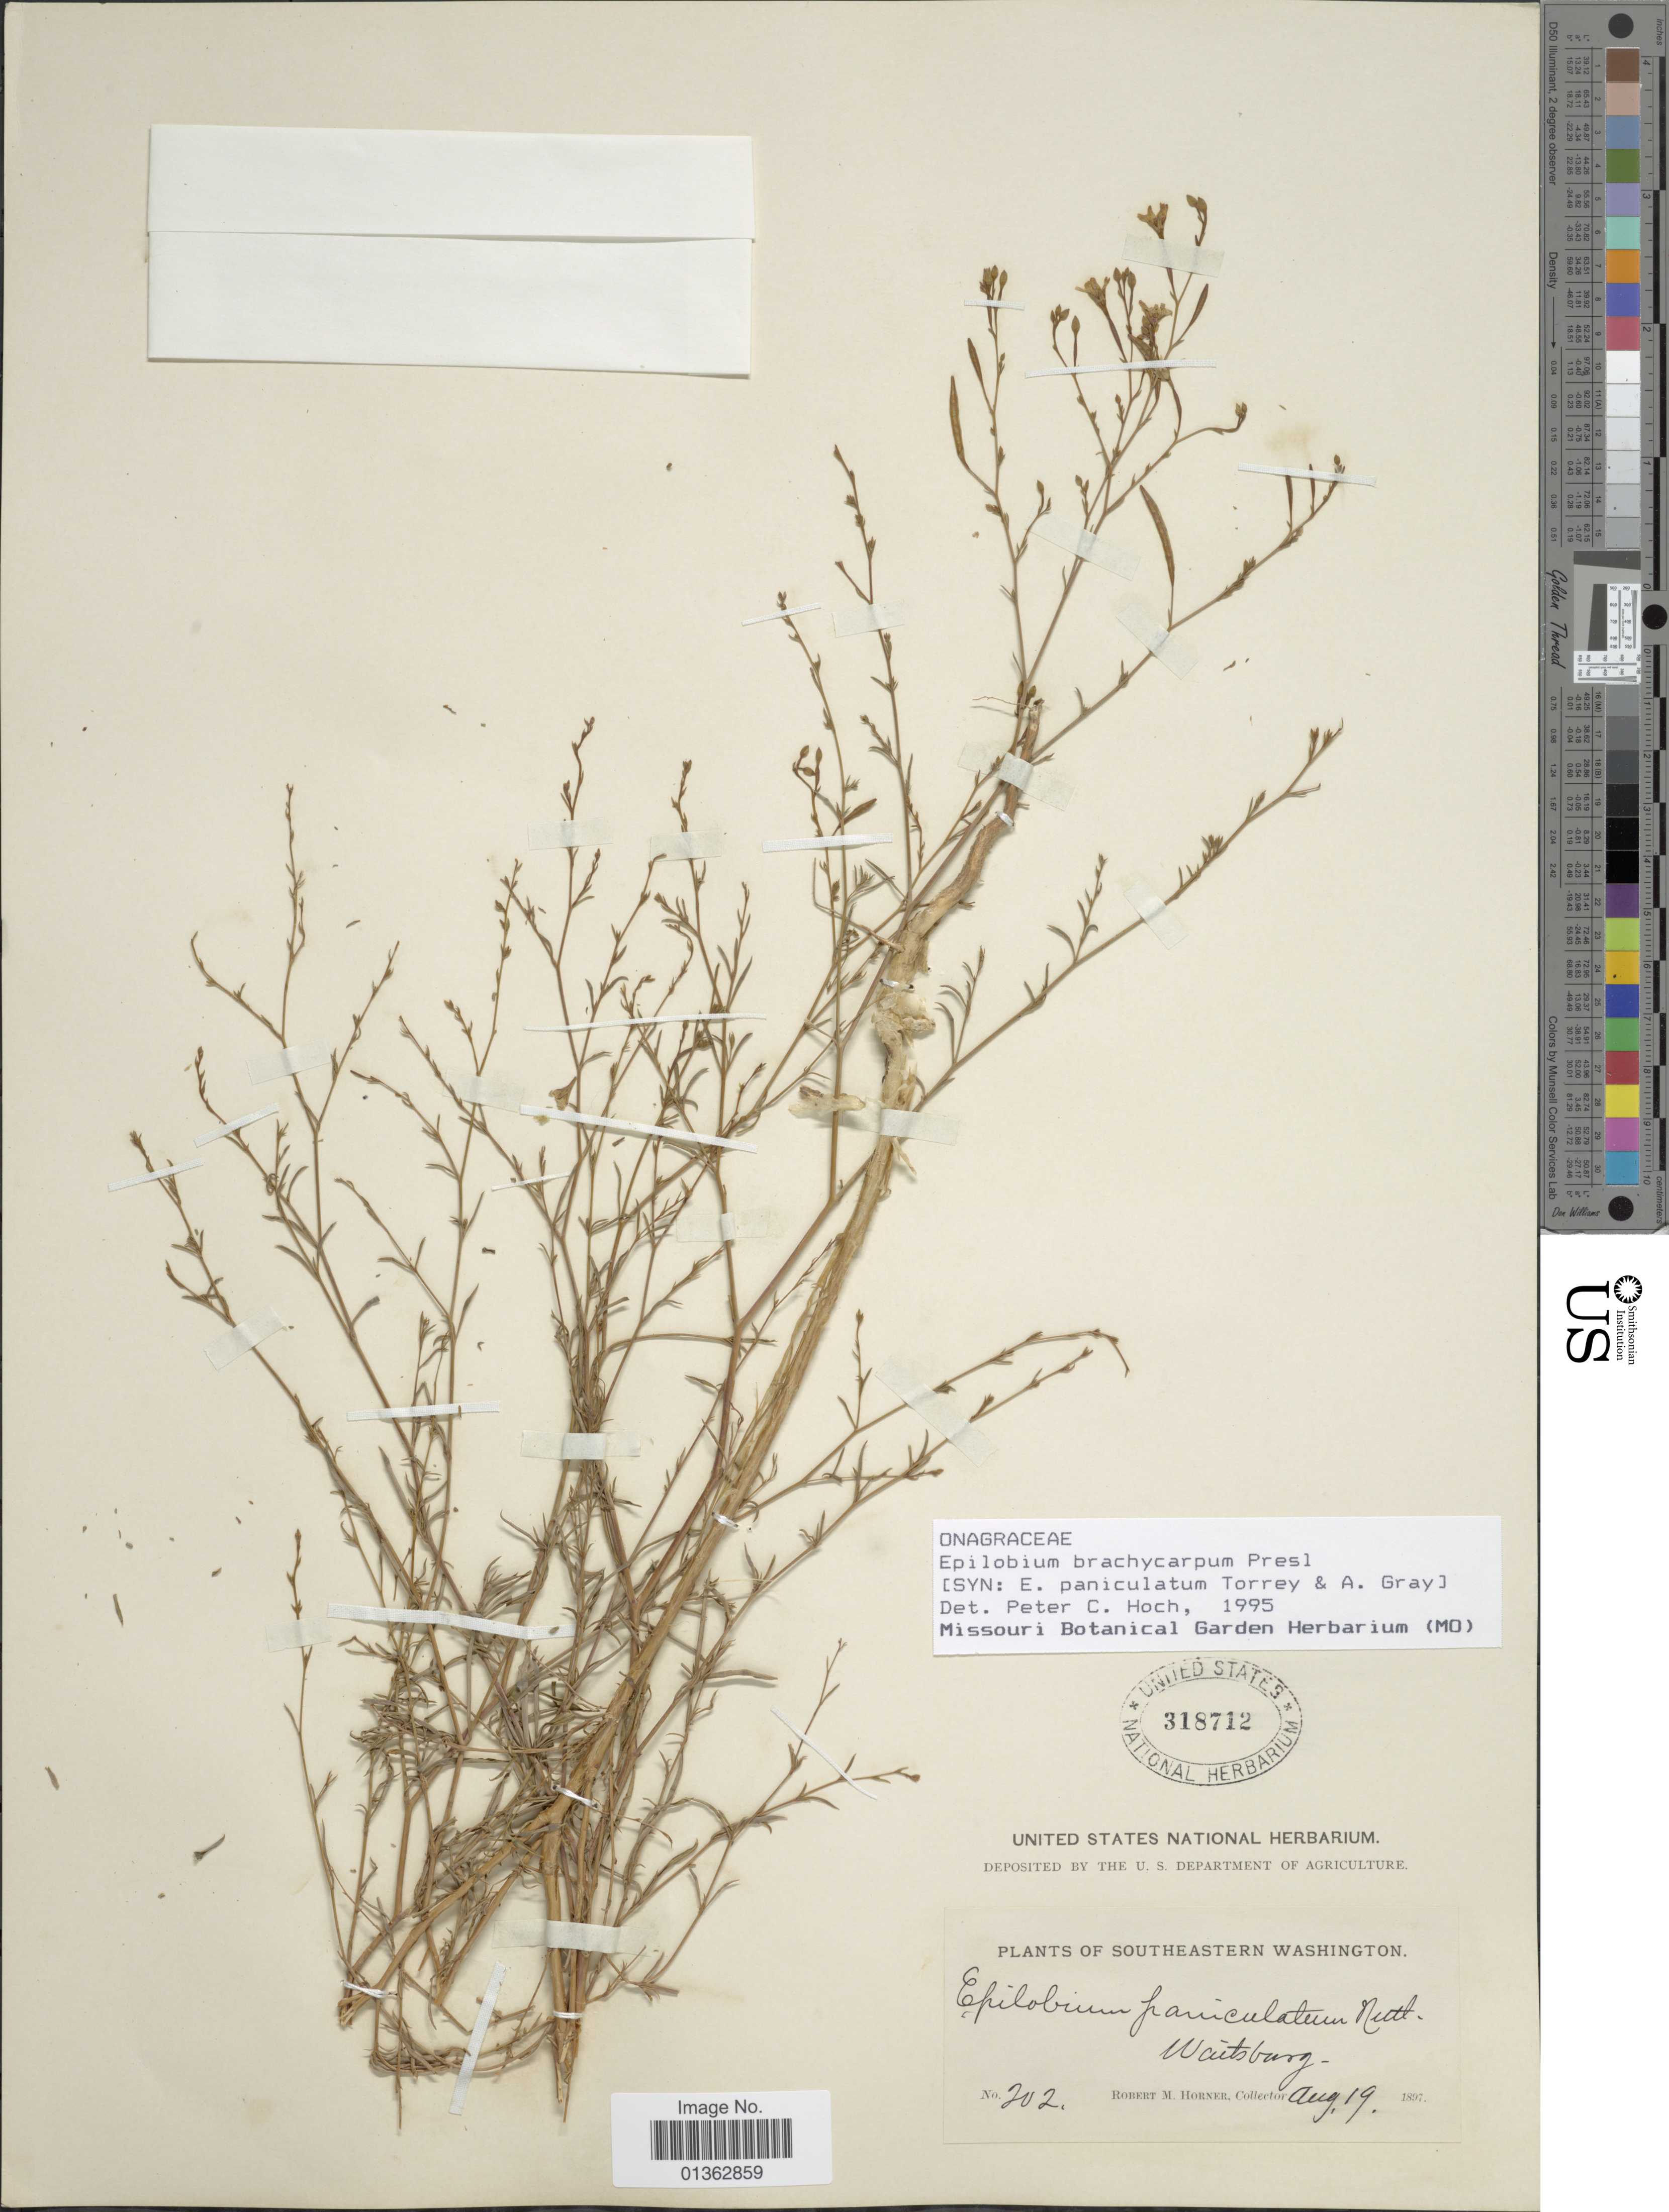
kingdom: Plantae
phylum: Tracheophyta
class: Magnoliopsida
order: Myrtales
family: Onagraceae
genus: Epilobium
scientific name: Epilobium brachycarpum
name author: C. Presl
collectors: R. Horner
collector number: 202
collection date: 1897-08-19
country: United States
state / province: Washington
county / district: Walla Walla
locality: Southeastern Washington. Waitsburg.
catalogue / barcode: US 318712